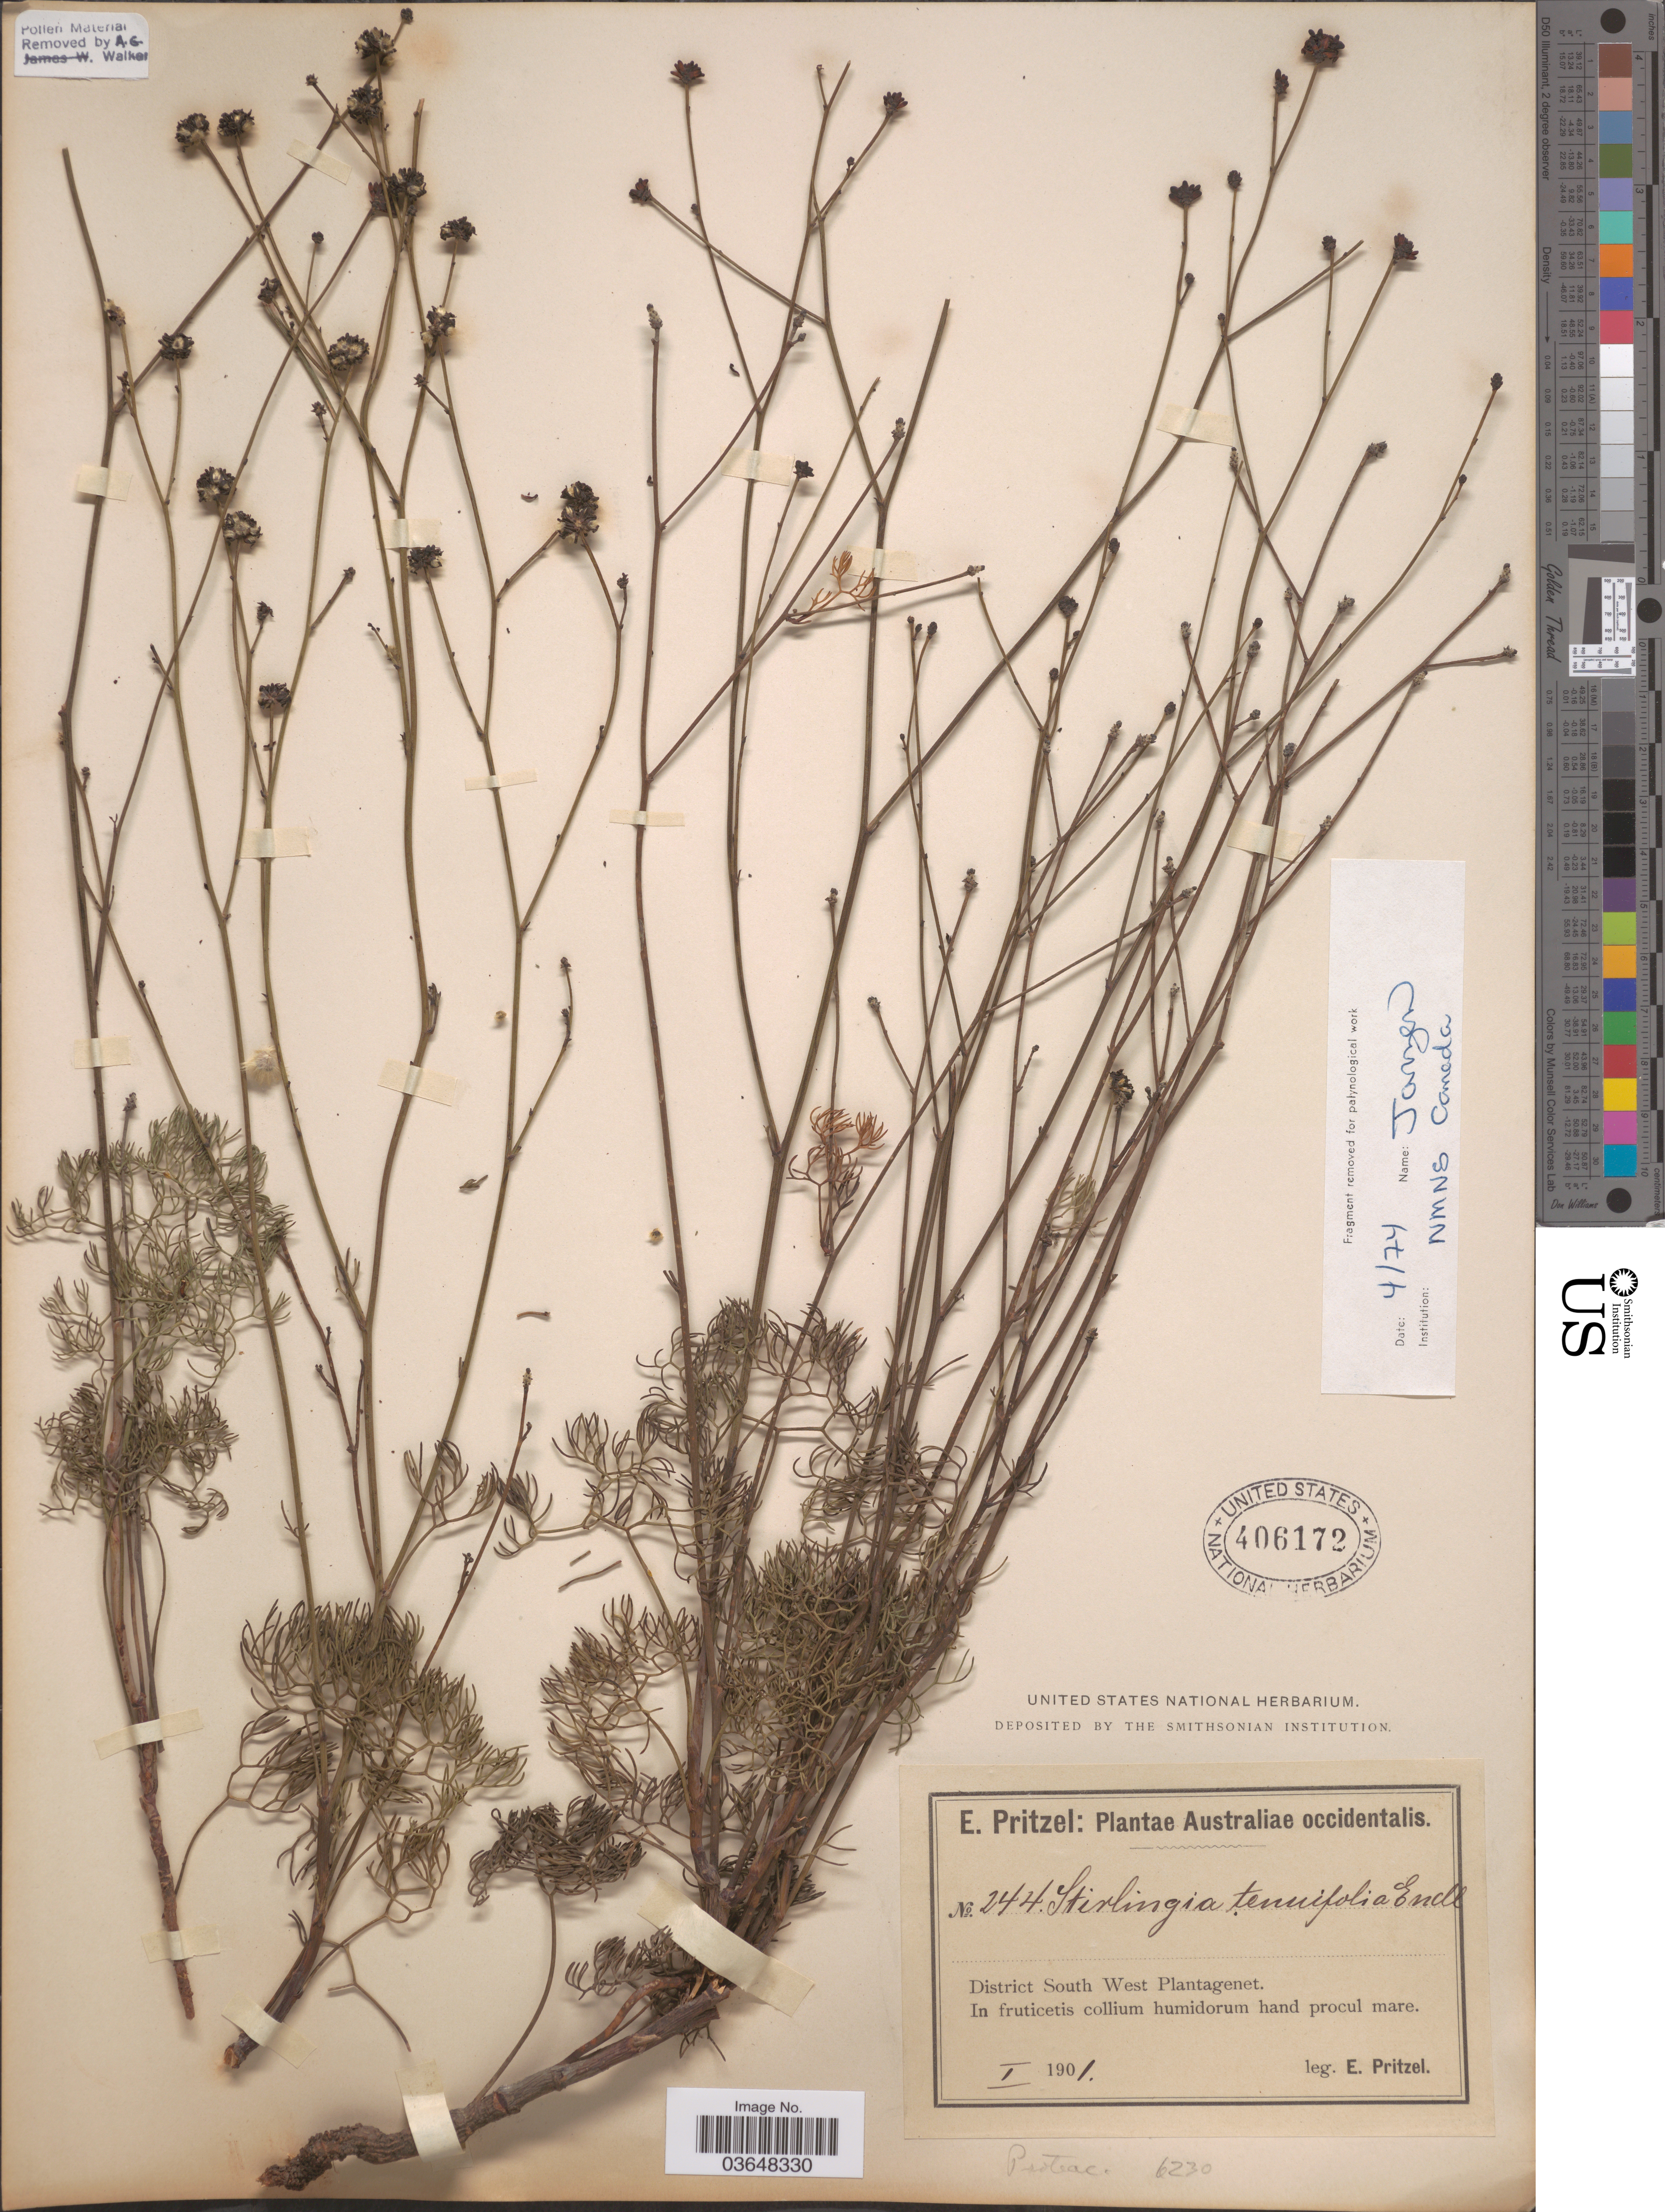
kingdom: Plantae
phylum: Tracheophyta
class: Magnoliopsida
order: Proteales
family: Proteaceae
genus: Stirlingia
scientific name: Stirlingia tenuifolia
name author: (R. Br.) Steud.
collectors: E. G. Pritzel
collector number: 244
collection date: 1901-01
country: Australia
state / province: Western Australia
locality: Australiæ occidentalis. District South West Plantagenet.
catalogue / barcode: US 406172